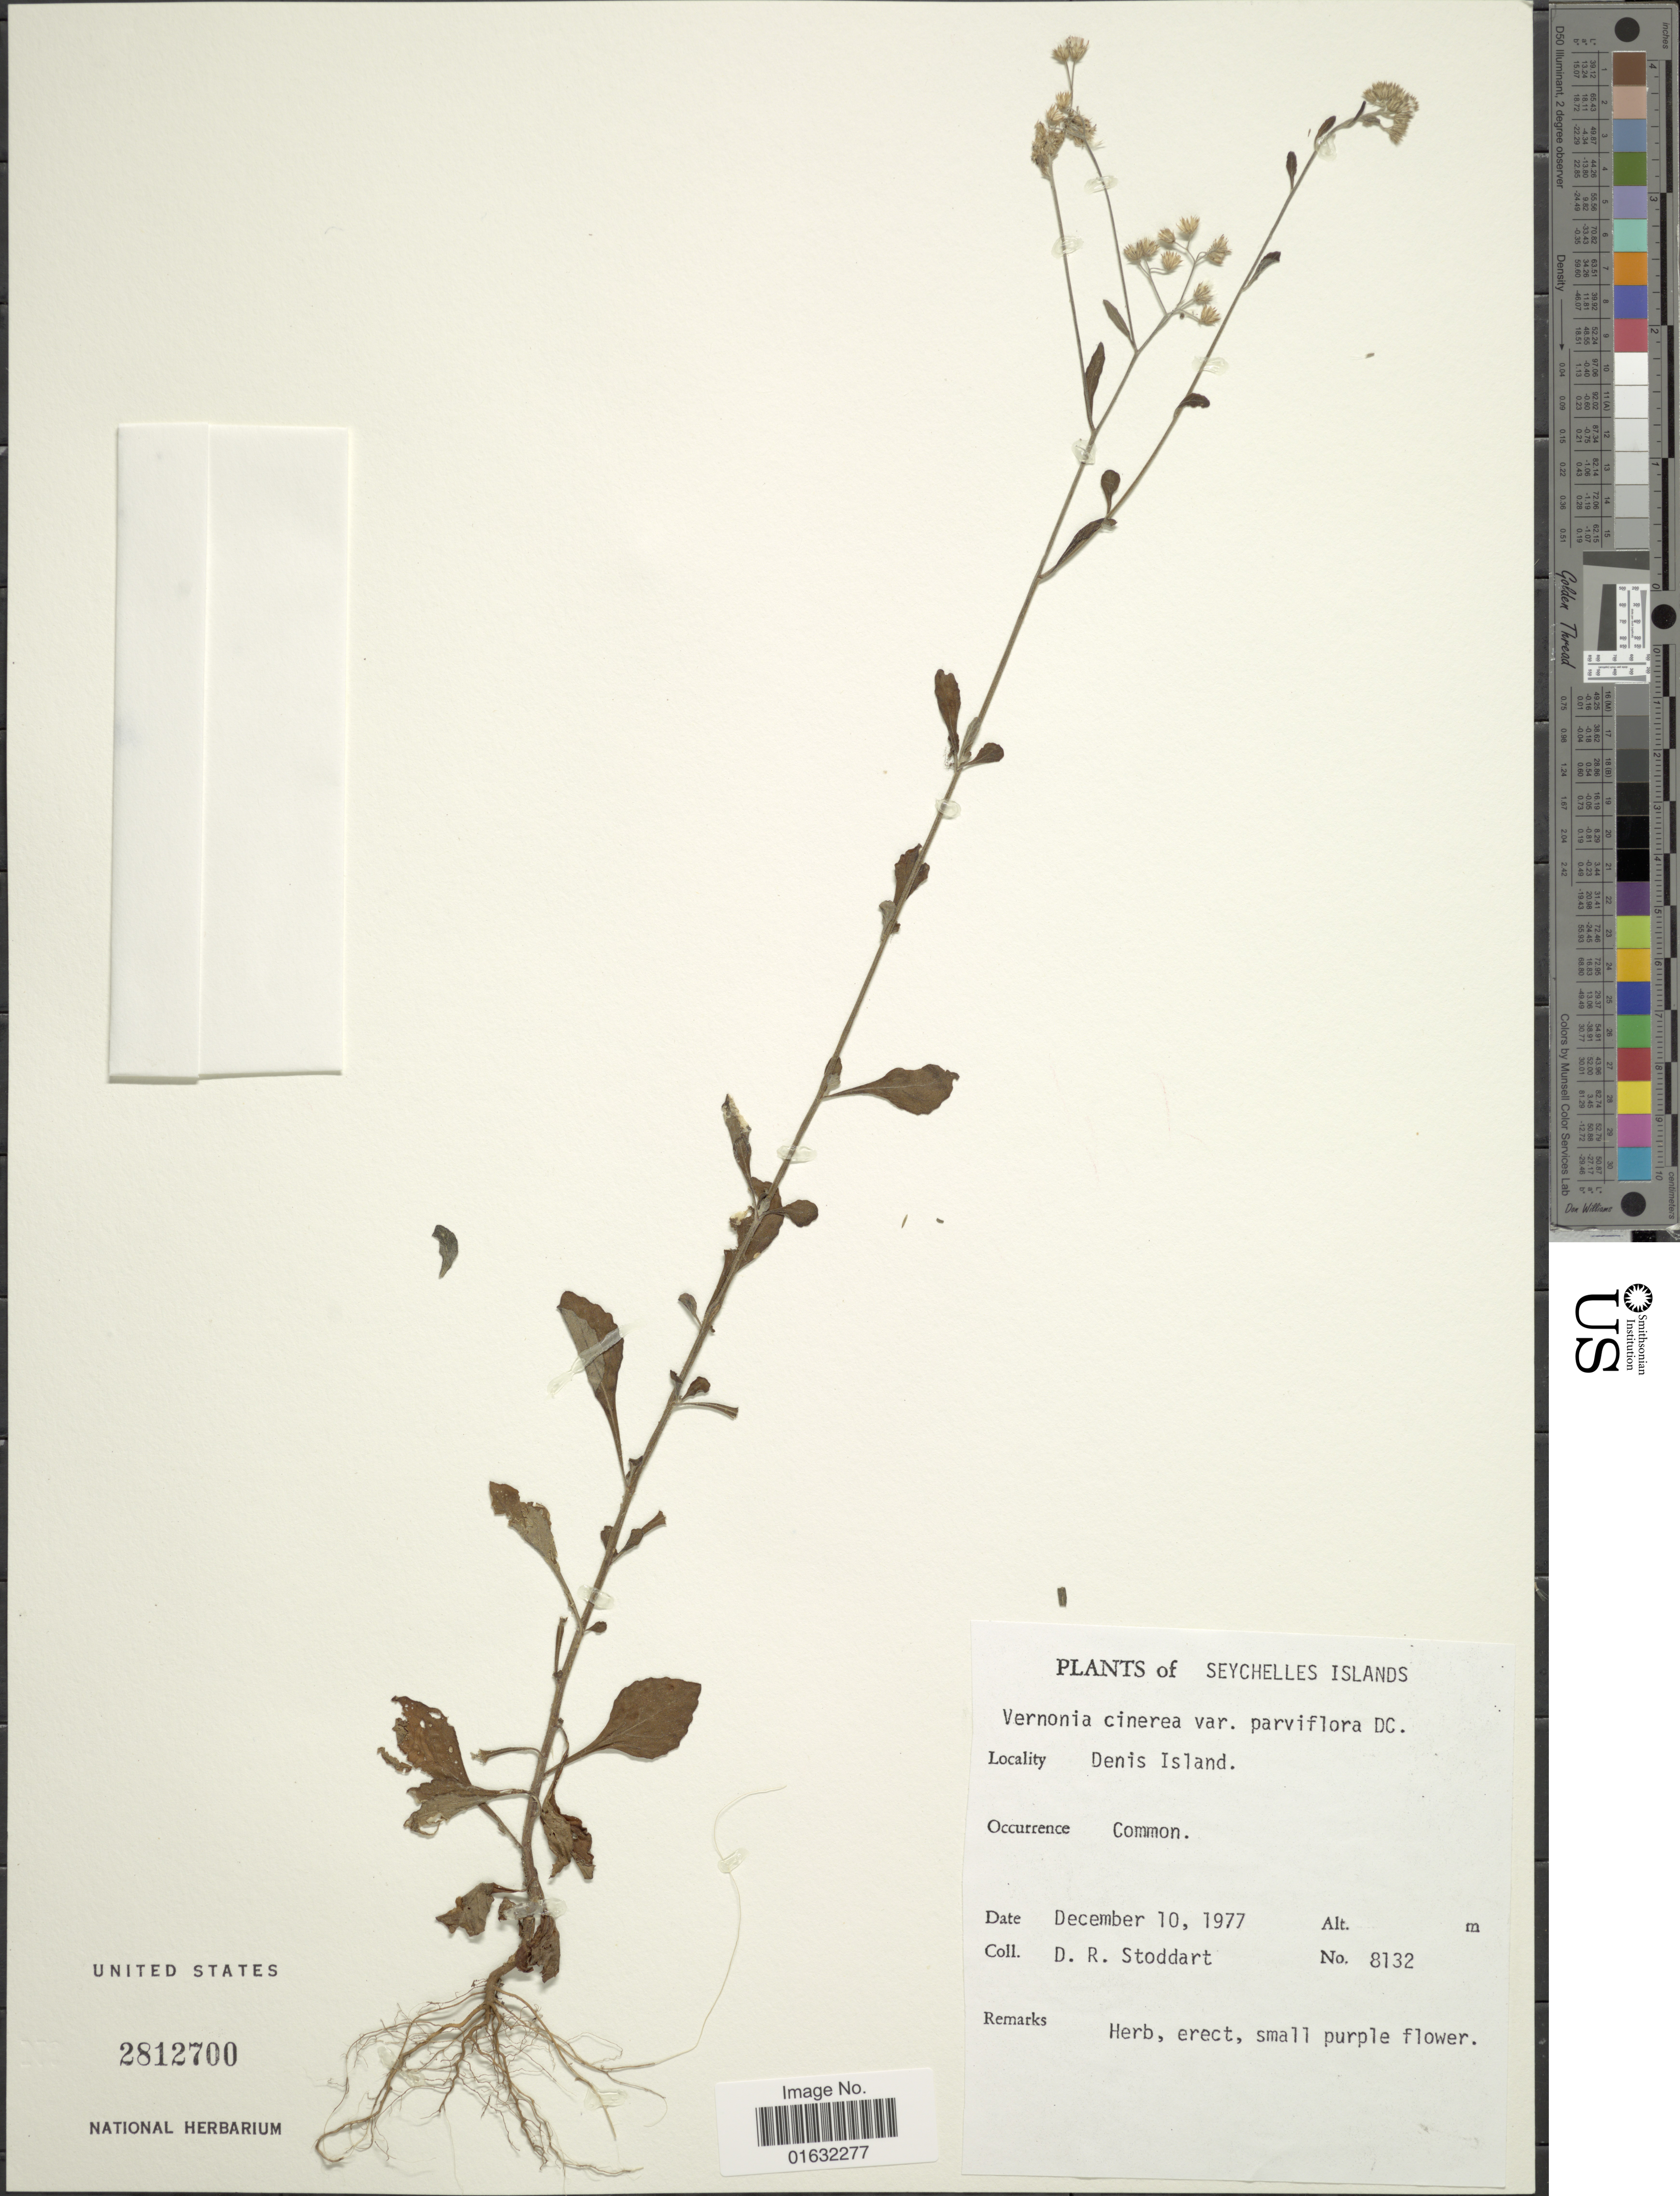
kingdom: Plantae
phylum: Tracheophyta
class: Magnoliopsida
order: Asterales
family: Asteraceae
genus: Cyanthillium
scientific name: Cyanthillium cinereum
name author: (L.) H. Rob.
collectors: D. R. Stoddart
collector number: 8132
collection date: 1977-12-10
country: Seychelles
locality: Denis Island, Seychelles Islands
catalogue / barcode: US 2812700